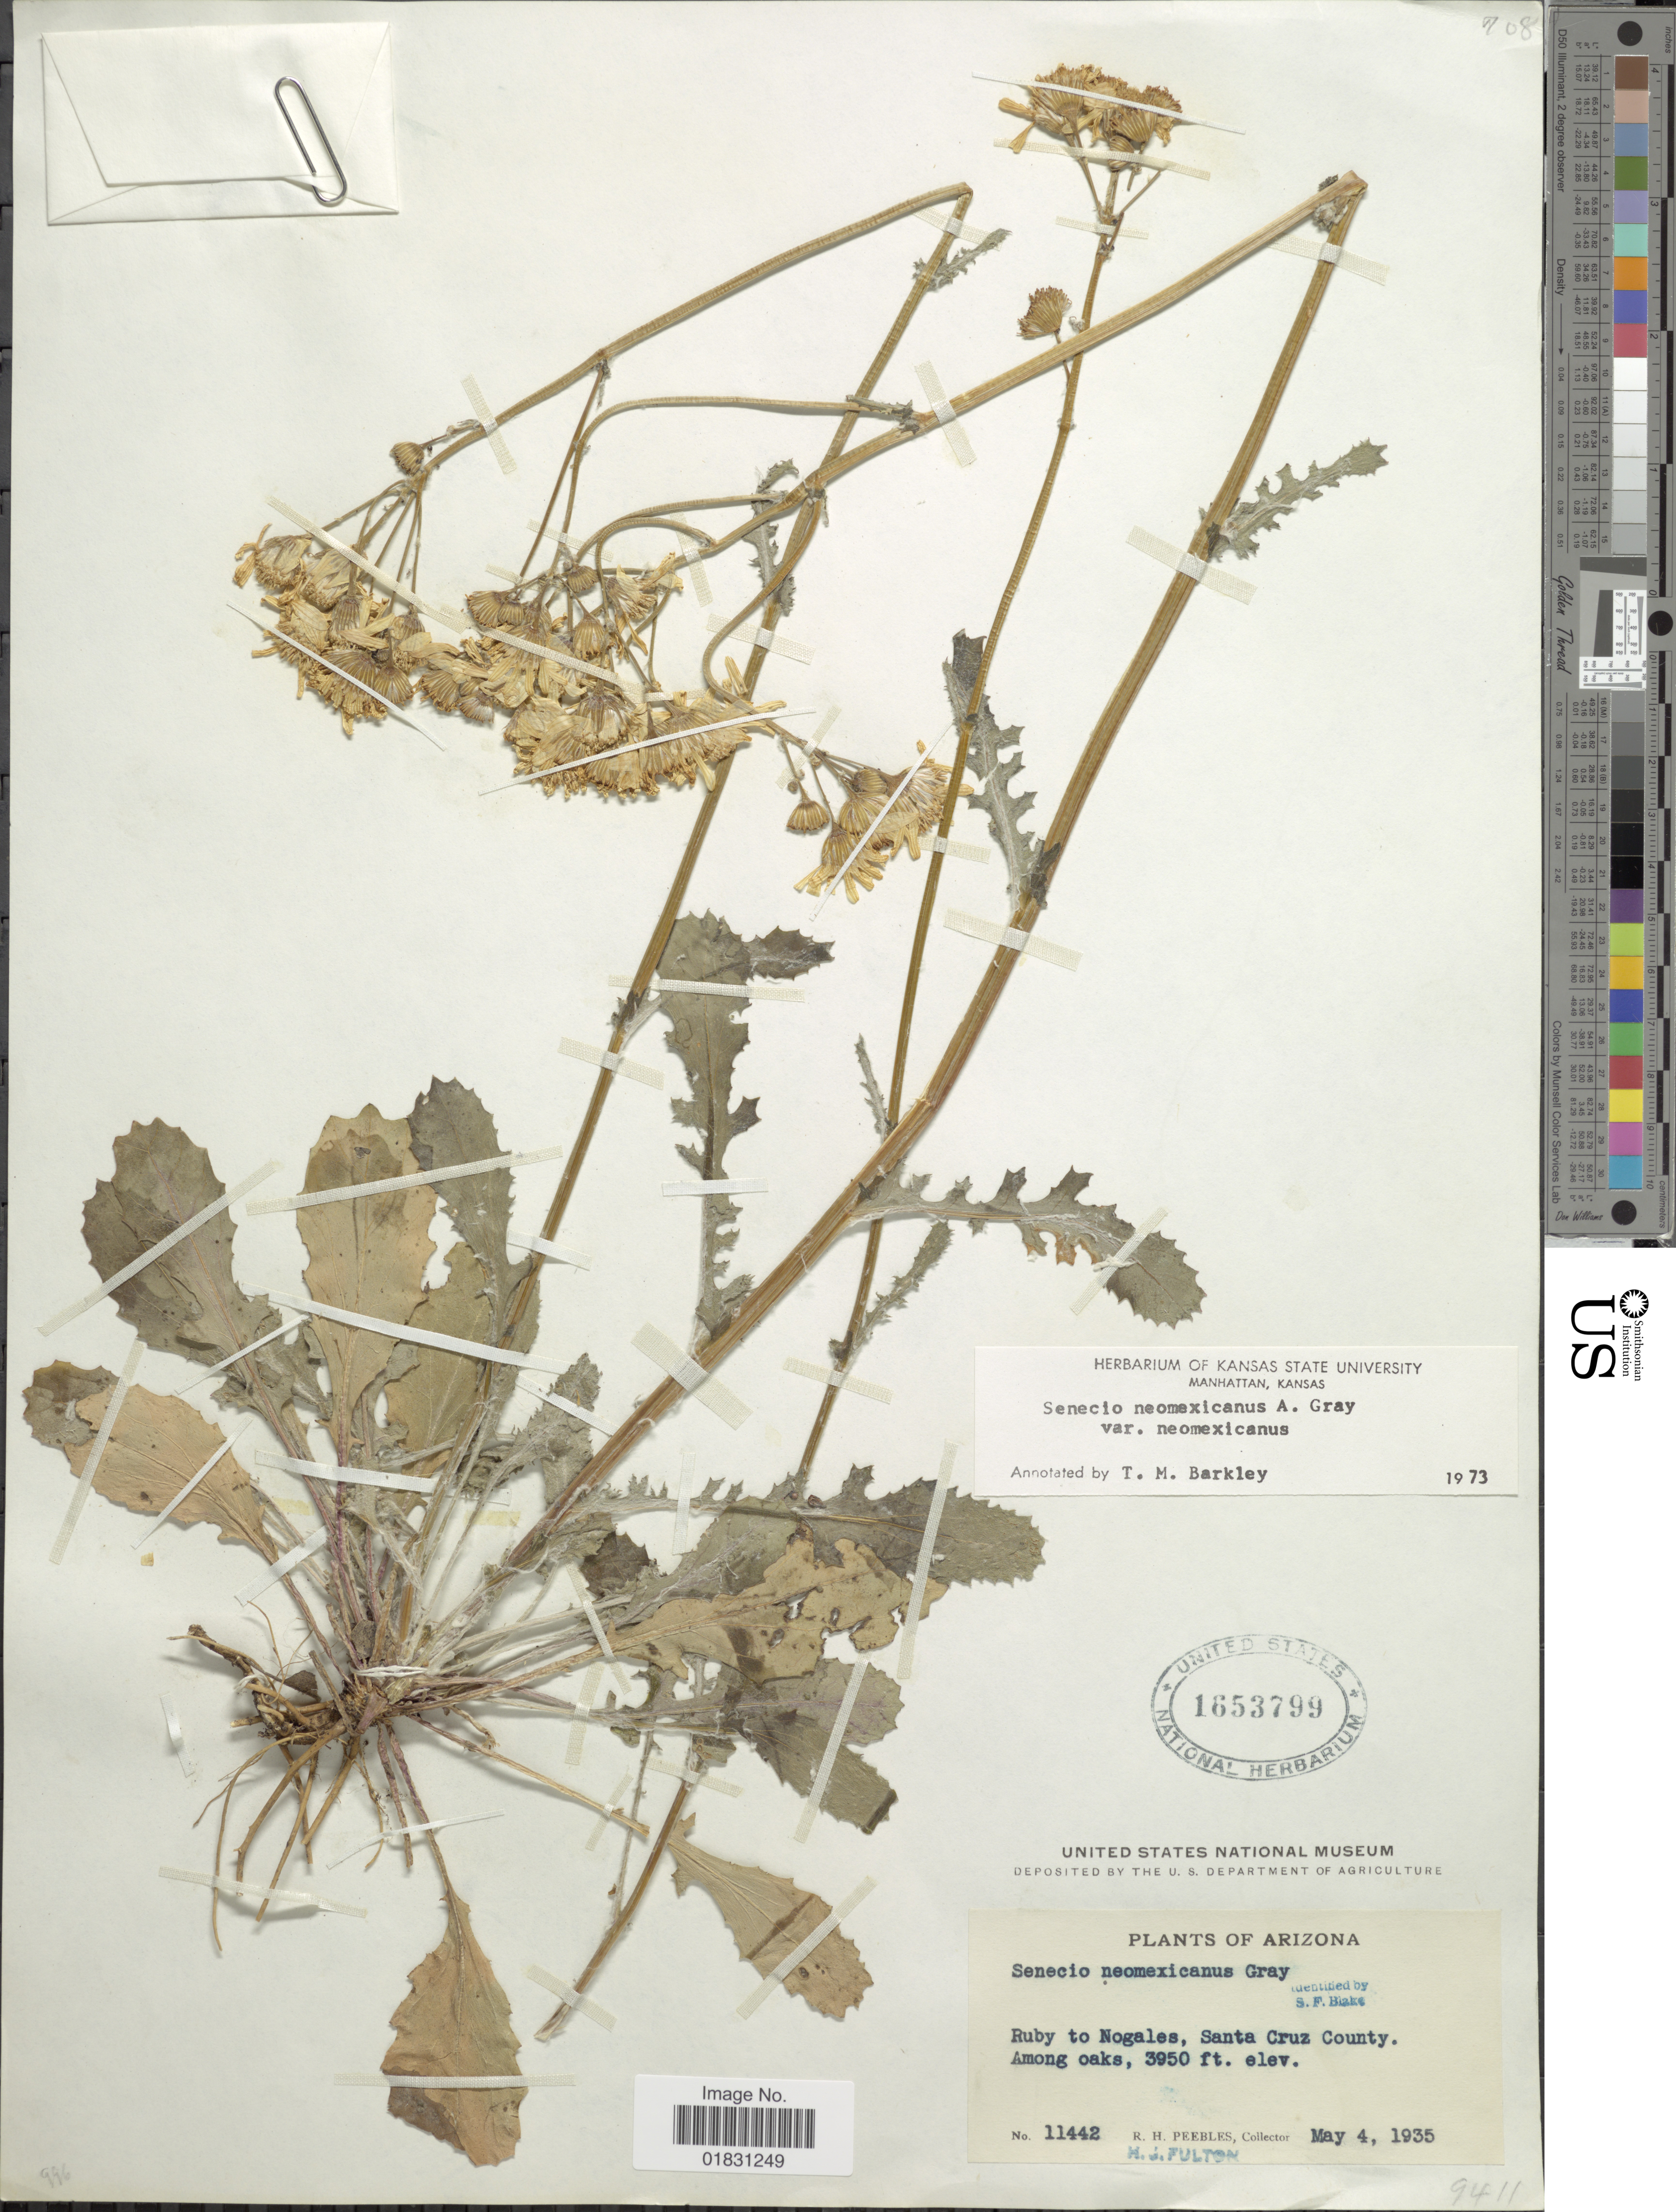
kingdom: Plantae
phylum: Tracheophyta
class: Magnoliopsida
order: Asterales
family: Asteraceae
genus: Packera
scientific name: Packera neomexicana var. neomexicana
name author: (A. Gray) W.A. Weber & Á. Löve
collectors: R. H. Peebles & H. Fulton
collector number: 11442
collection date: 1935-05-04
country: United States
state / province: Arizona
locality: Ruby to Nogales, Santa Cruz County, Among oaks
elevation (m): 1204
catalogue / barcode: US 1653799